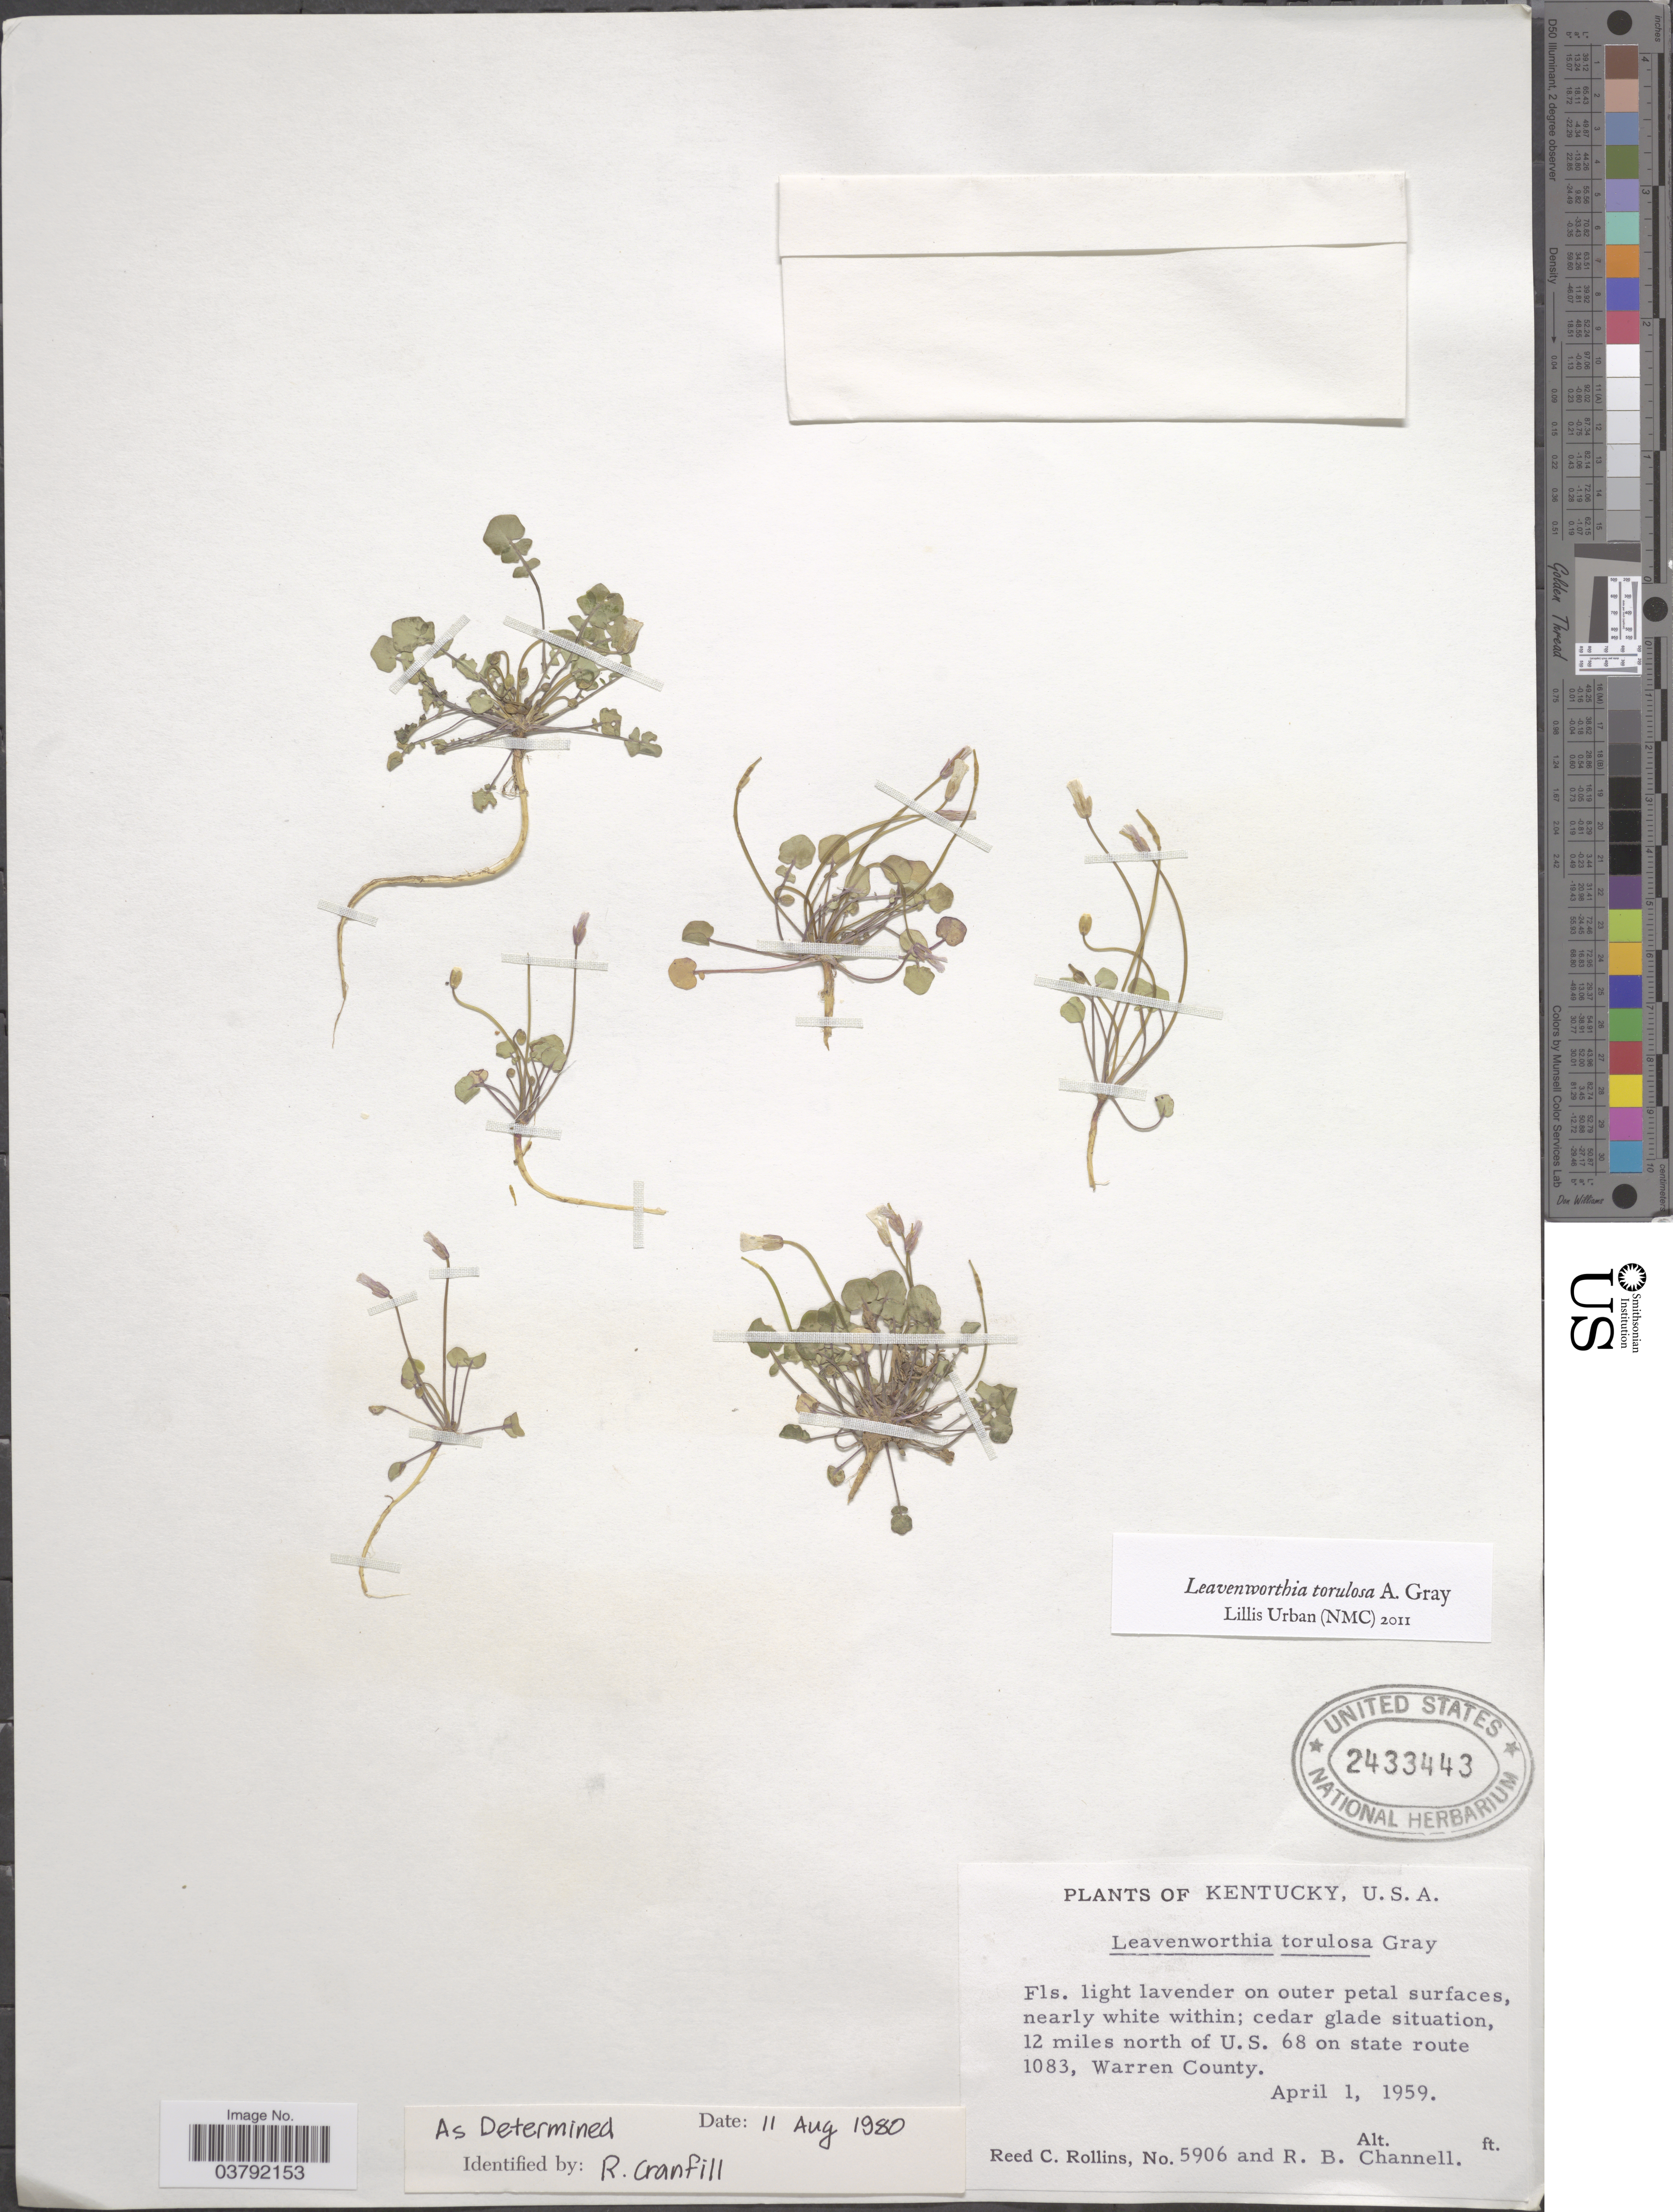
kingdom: Plantae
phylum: Tracheophyta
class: Magnoliopsida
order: Brassicales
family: Brassicaceae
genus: Leavenworthia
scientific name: Leavenworthia torulosa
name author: A. Gray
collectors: R. C. Rollins & R. B. Channell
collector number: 5906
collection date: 1959-04-01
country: United States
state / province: Kentucky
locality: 12 miles north of U.S. 68 on state route 1083, Warren County.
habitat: cedar glade situation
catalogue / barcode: US 2433443